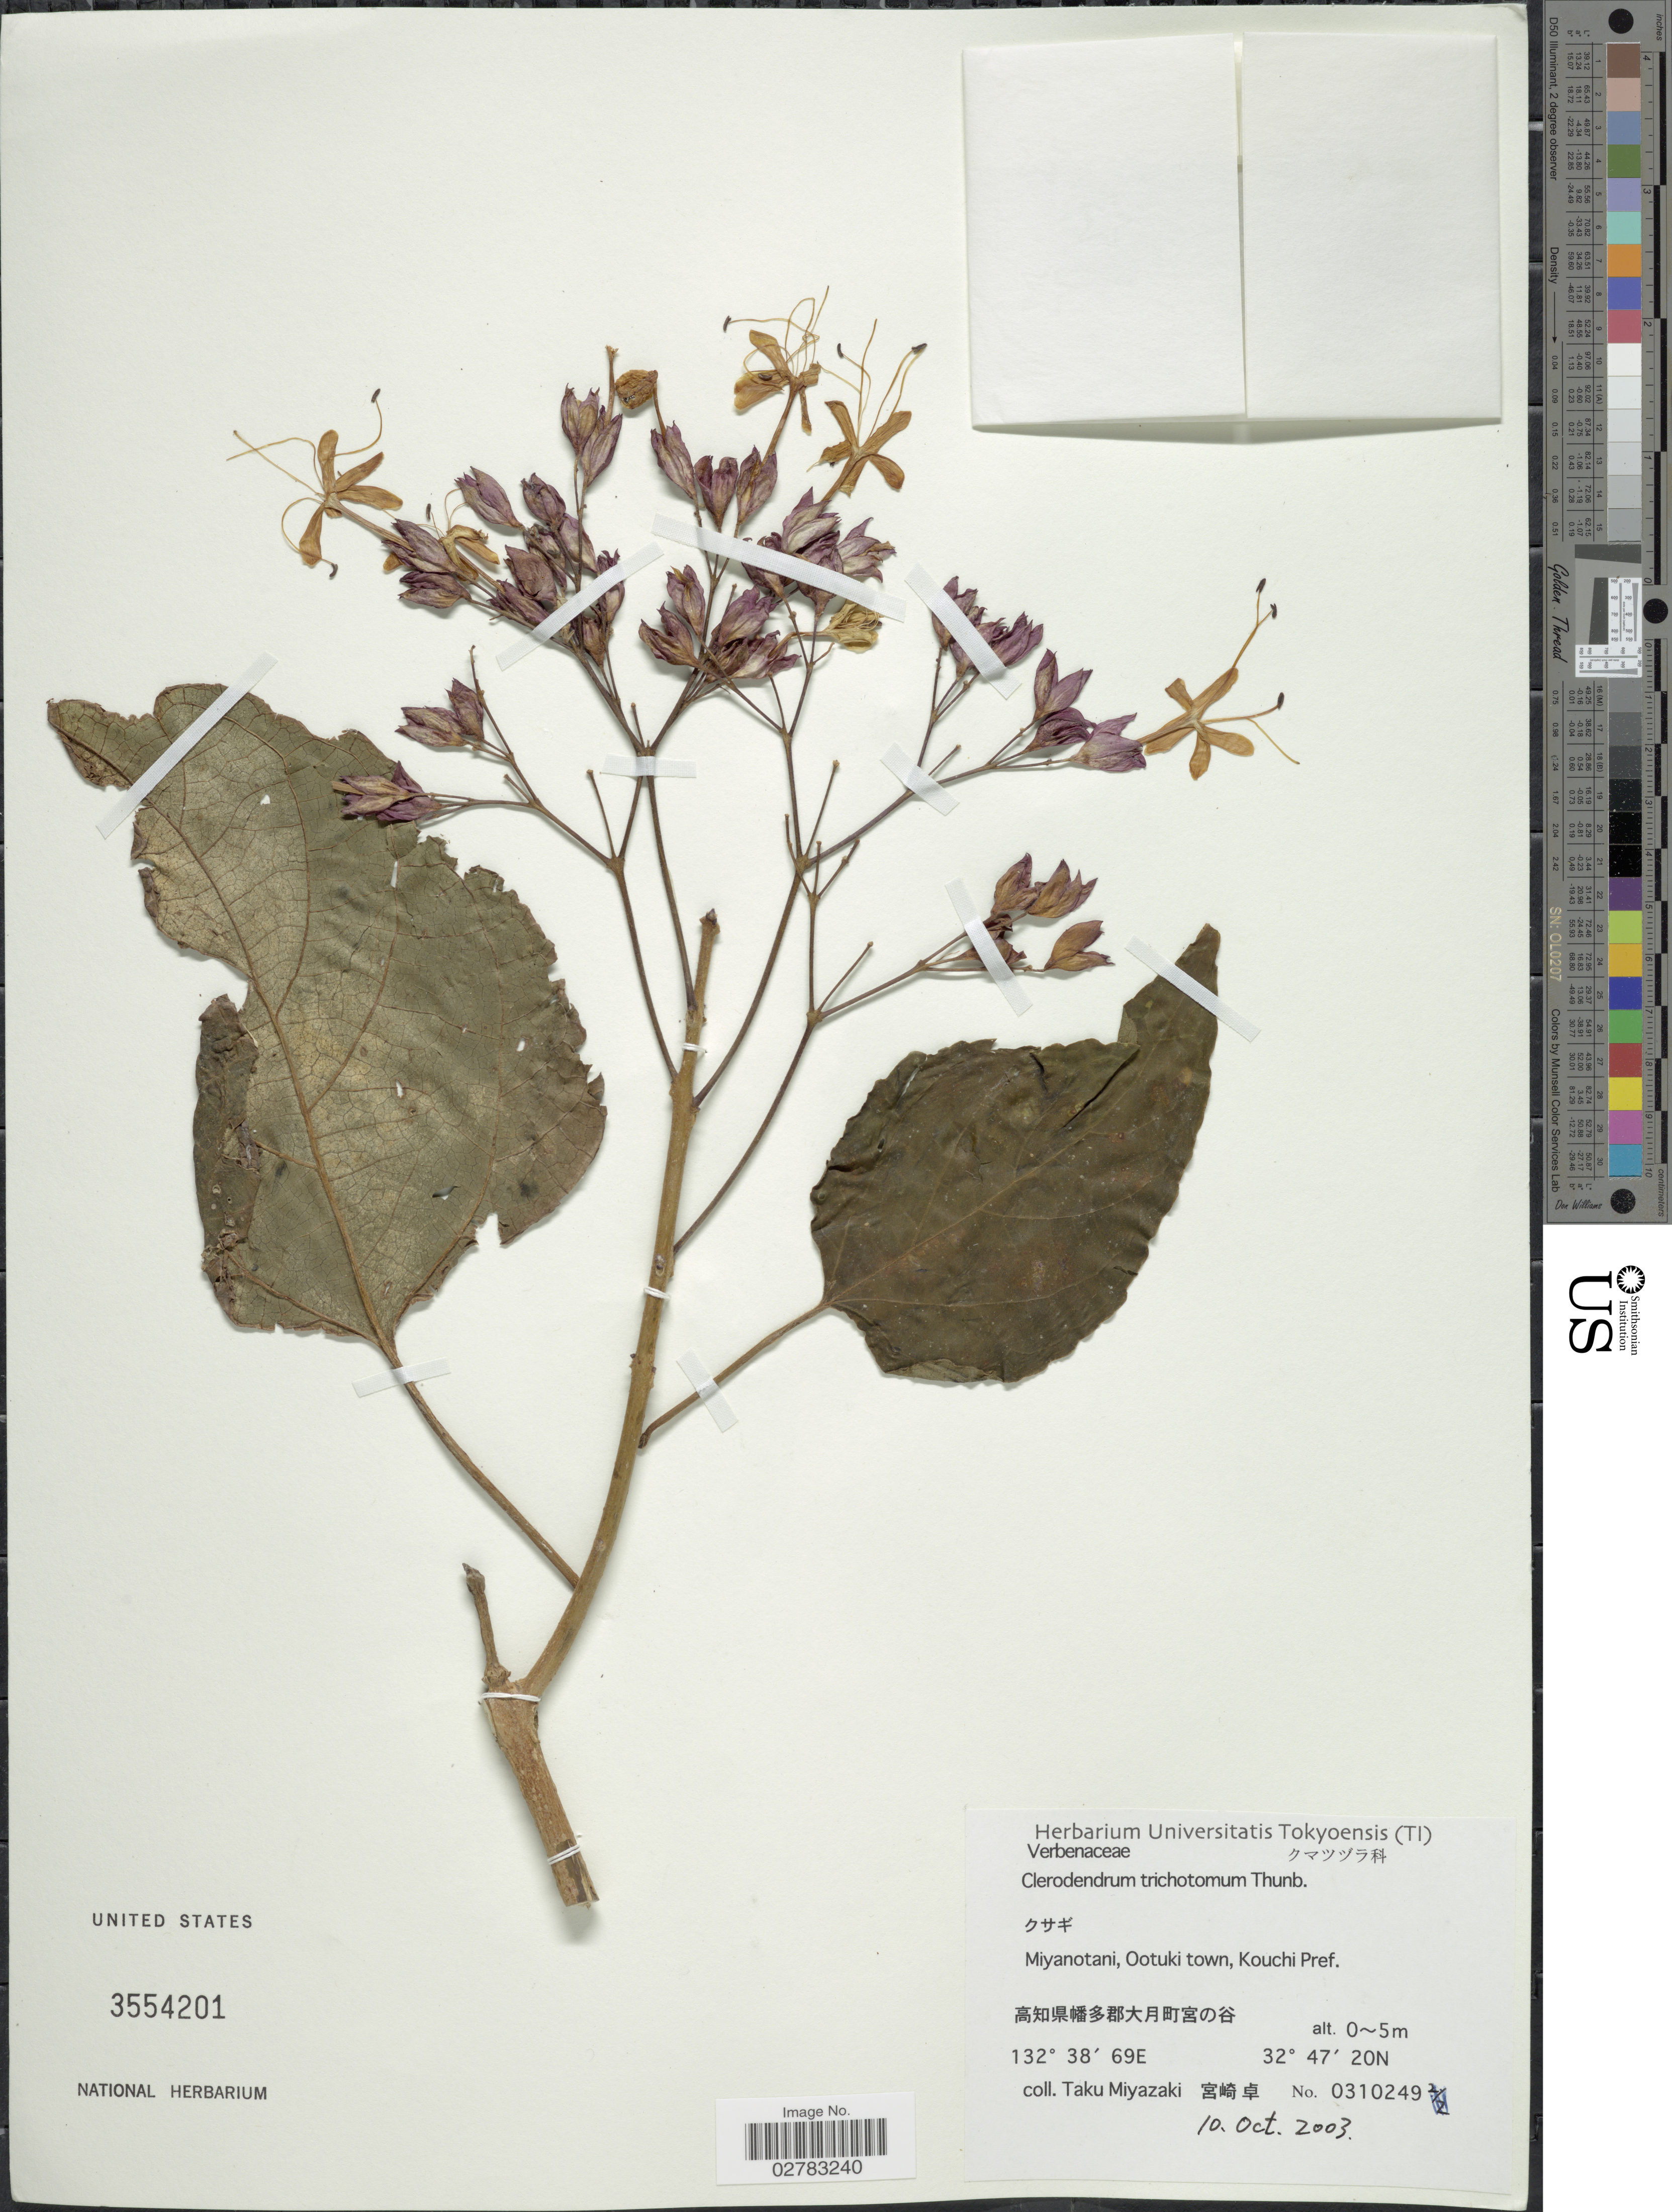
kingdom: Plantae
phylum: Tracheophyta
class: Magnoliopsida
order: Lamiales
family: Lamiaceae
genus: Clerodendrum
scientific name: Clerodendrum trichotomum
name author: Thunb.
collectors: T. Miyazaki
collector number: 0310249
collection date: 2003-10-10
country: Japan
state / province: Koti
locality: Miyanotani, Ootuki town, Kouchi Pref.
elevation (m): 0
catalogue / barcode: US 3554201